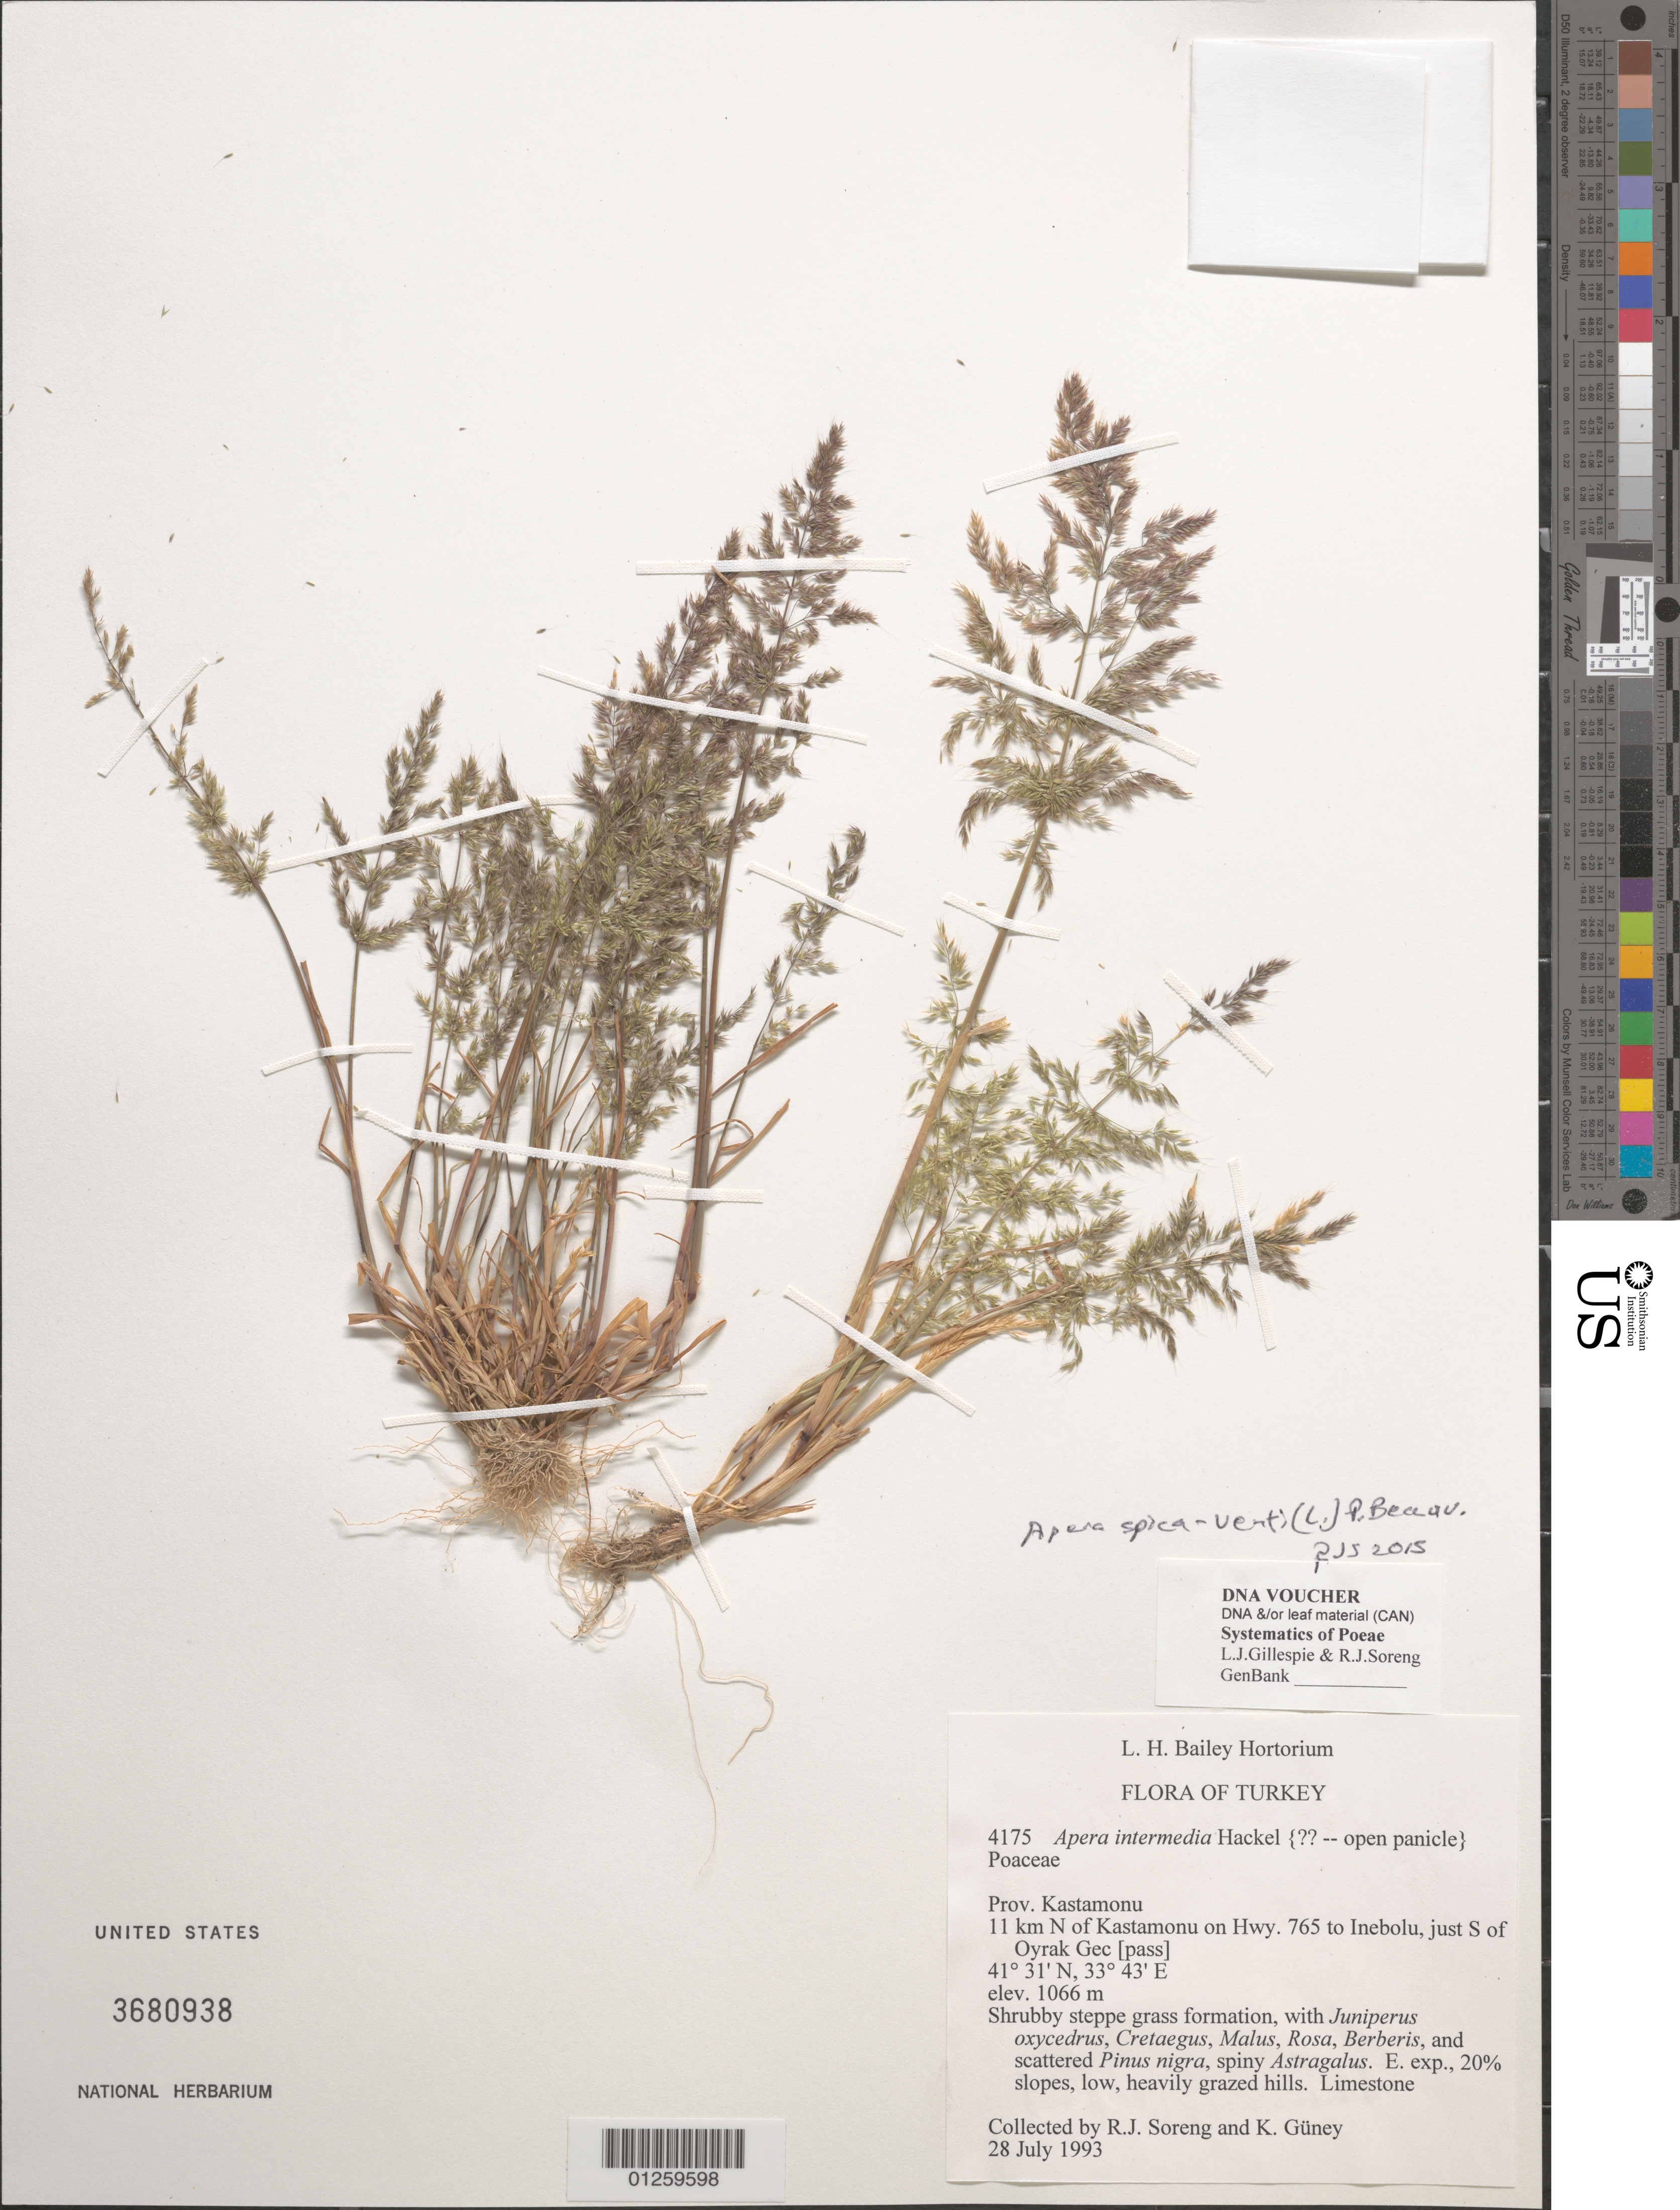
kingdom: Plantae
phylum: Tracheophyta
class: Liliopsida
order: Poales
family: Poaceae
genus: Apera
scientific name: Apera spica-venti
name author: (L.) P. Beauv.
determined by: Soreng, Robert J., Research Associate (BOT), Smithsonian Institution - National Museum of Natural History (UNITED STATES)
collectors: R. J. Soreng & K. Guney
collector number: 4175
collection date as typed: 28 Jul 1993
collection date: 1993-07-28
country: Turkey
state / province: Kastamonu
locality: N of Kastamonu ca 15 km on hwy 765 N to Inebolu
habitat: Shrubby grassland slopes with Juniperous oxycedrus, Cretagus, Malus, Prosa, Berberis, Pinus nigra, Euphorbia dendroides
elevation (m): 1066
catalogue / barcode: US 3680983